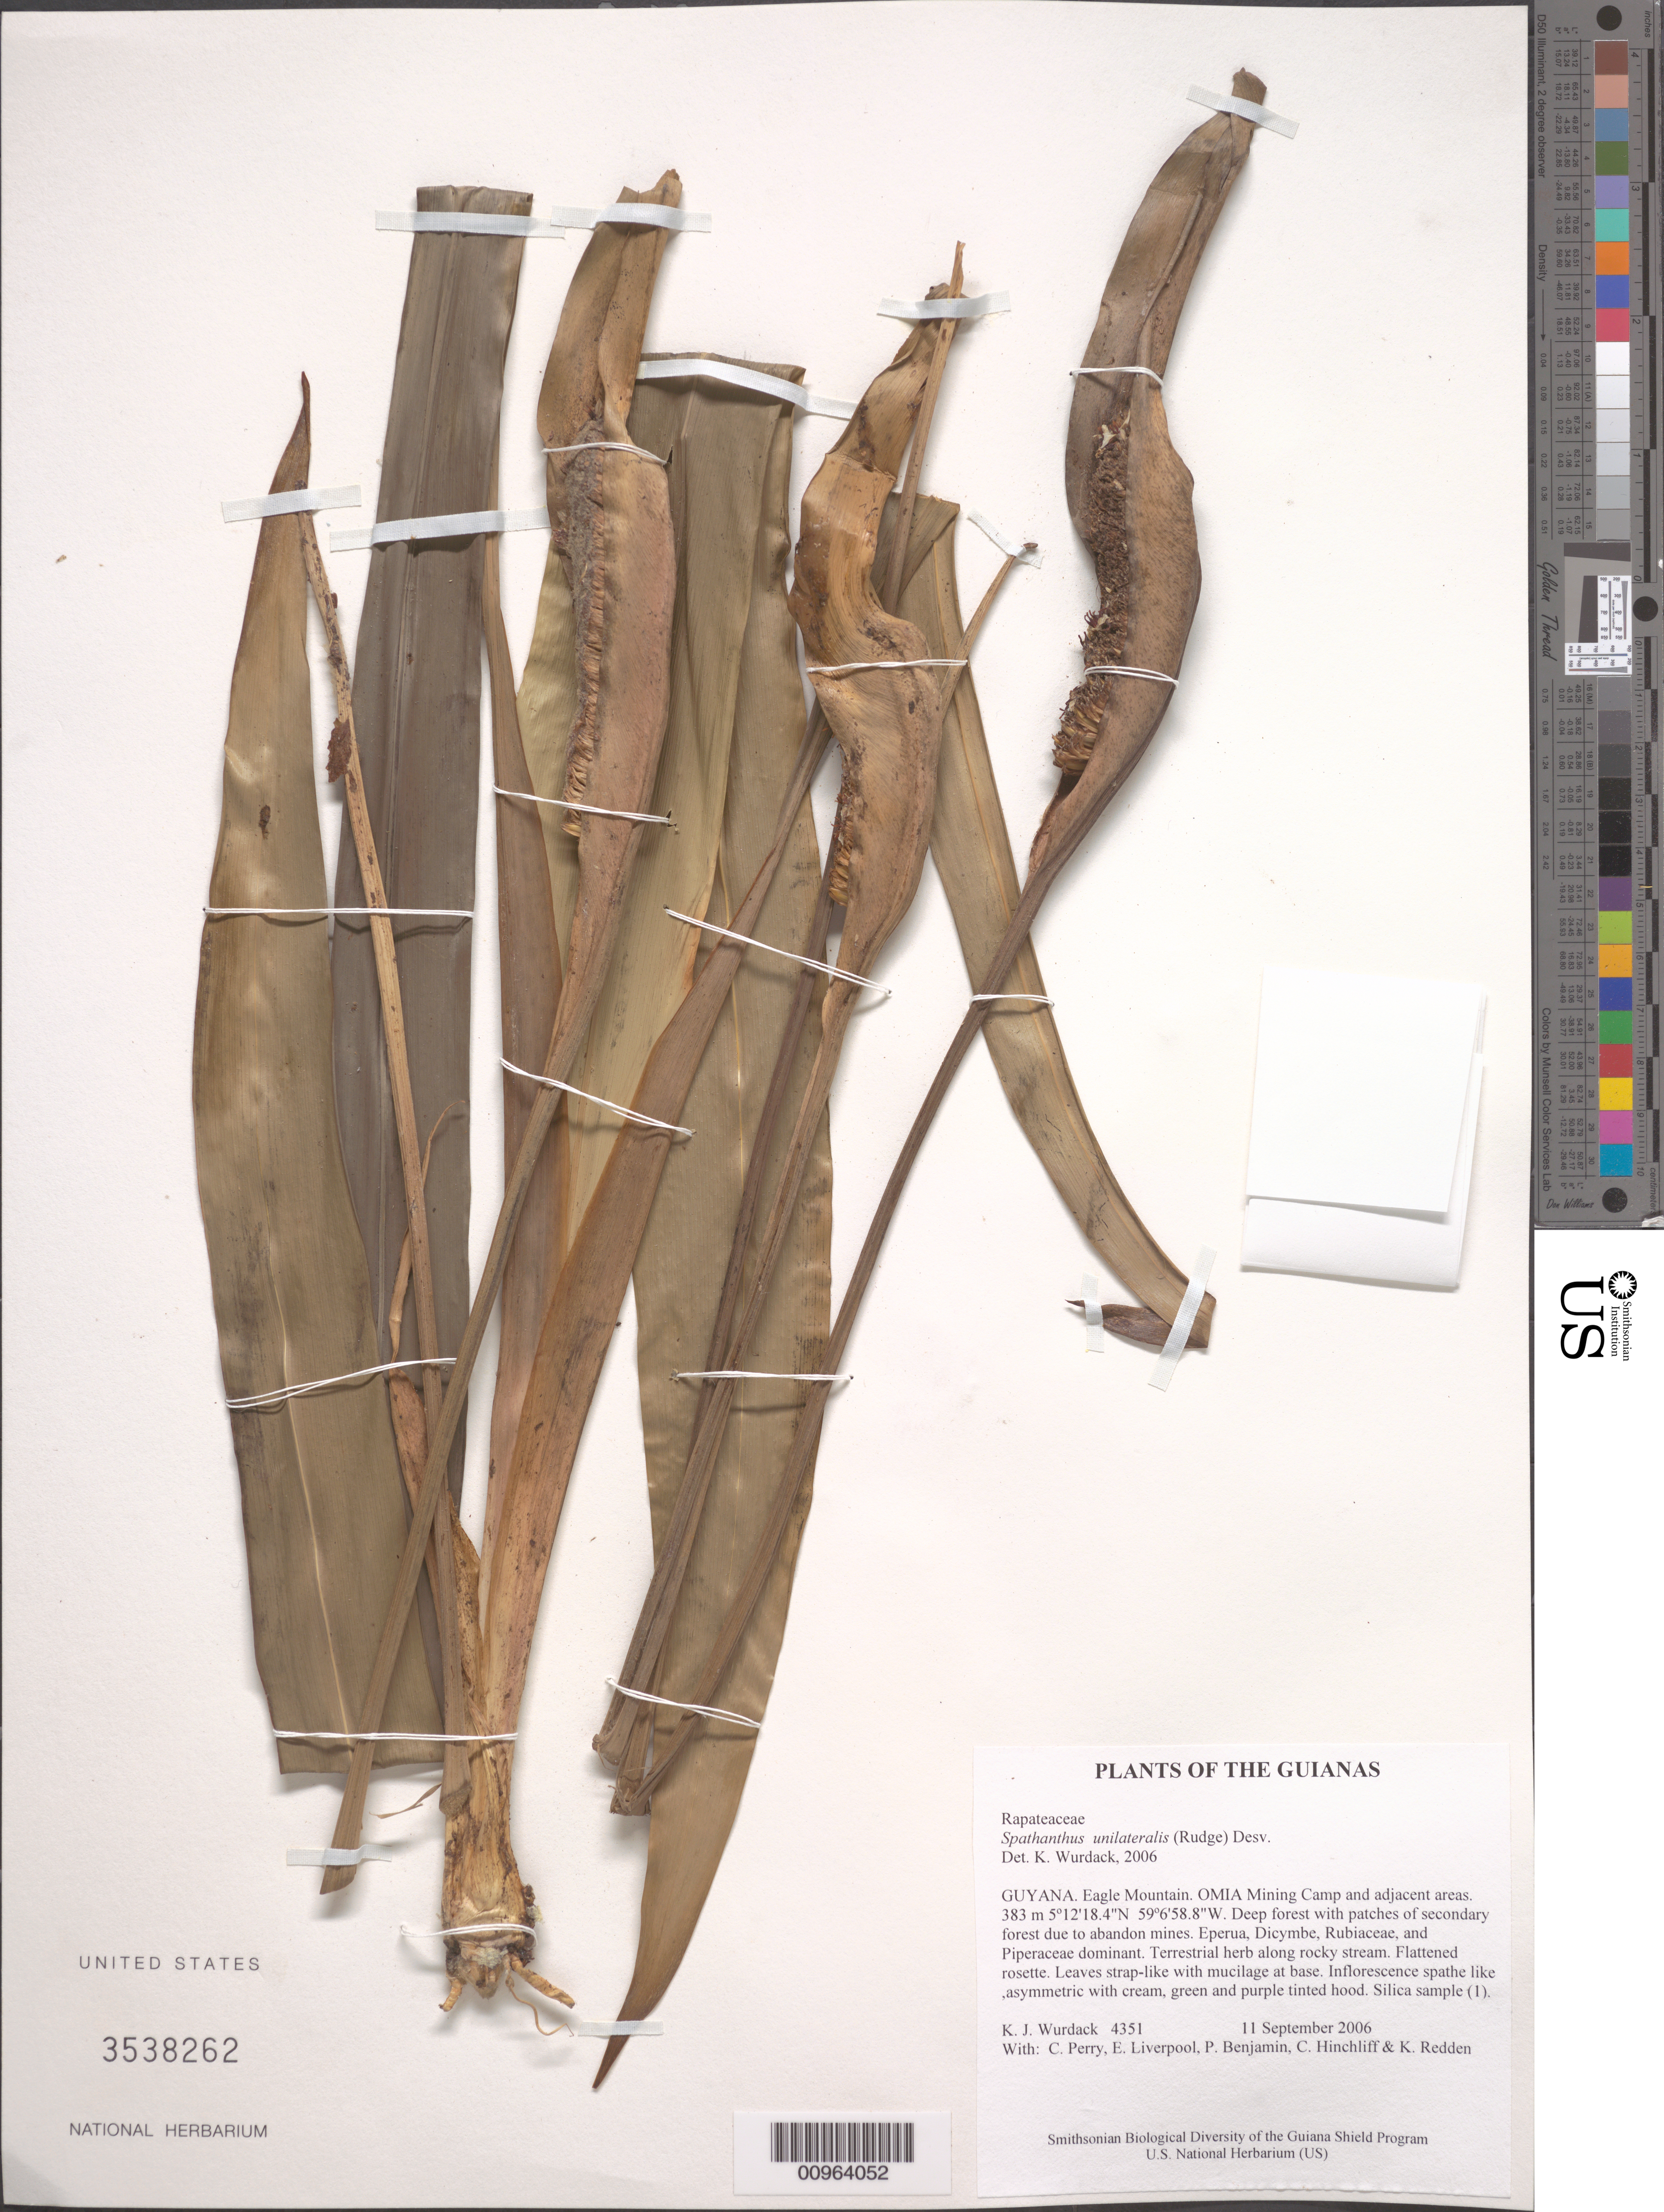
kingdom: Plantae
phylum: Tracheophyta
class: Liliopsida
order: Poales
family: Rapateaceae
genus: Spathanthus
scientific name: Spathanthus unilateralis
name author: (Rudge) Desv.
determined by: Wurdack, Kenneth J., (US), Smithsonian Institution - National Museum of Natural History (UNITED STATES)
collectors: K. Wurdack, C. Perry, E. Liverpool, P. Benjamin, C. E. Hinchliff & K. M. Redden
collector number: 4351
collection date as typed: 11 September 2006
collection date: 2006-09-11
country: Guyana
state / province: Potaro-Siparuni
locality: Eagle Mountain. OMIA Mining Camp and adjacent areas.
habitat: Deep forest with patches of secondary forest due to abandoned mines. Eperua, Dicymbe, Rubiaceae, and Piperaceae dominant.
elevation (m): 383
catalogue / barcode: US 3538262